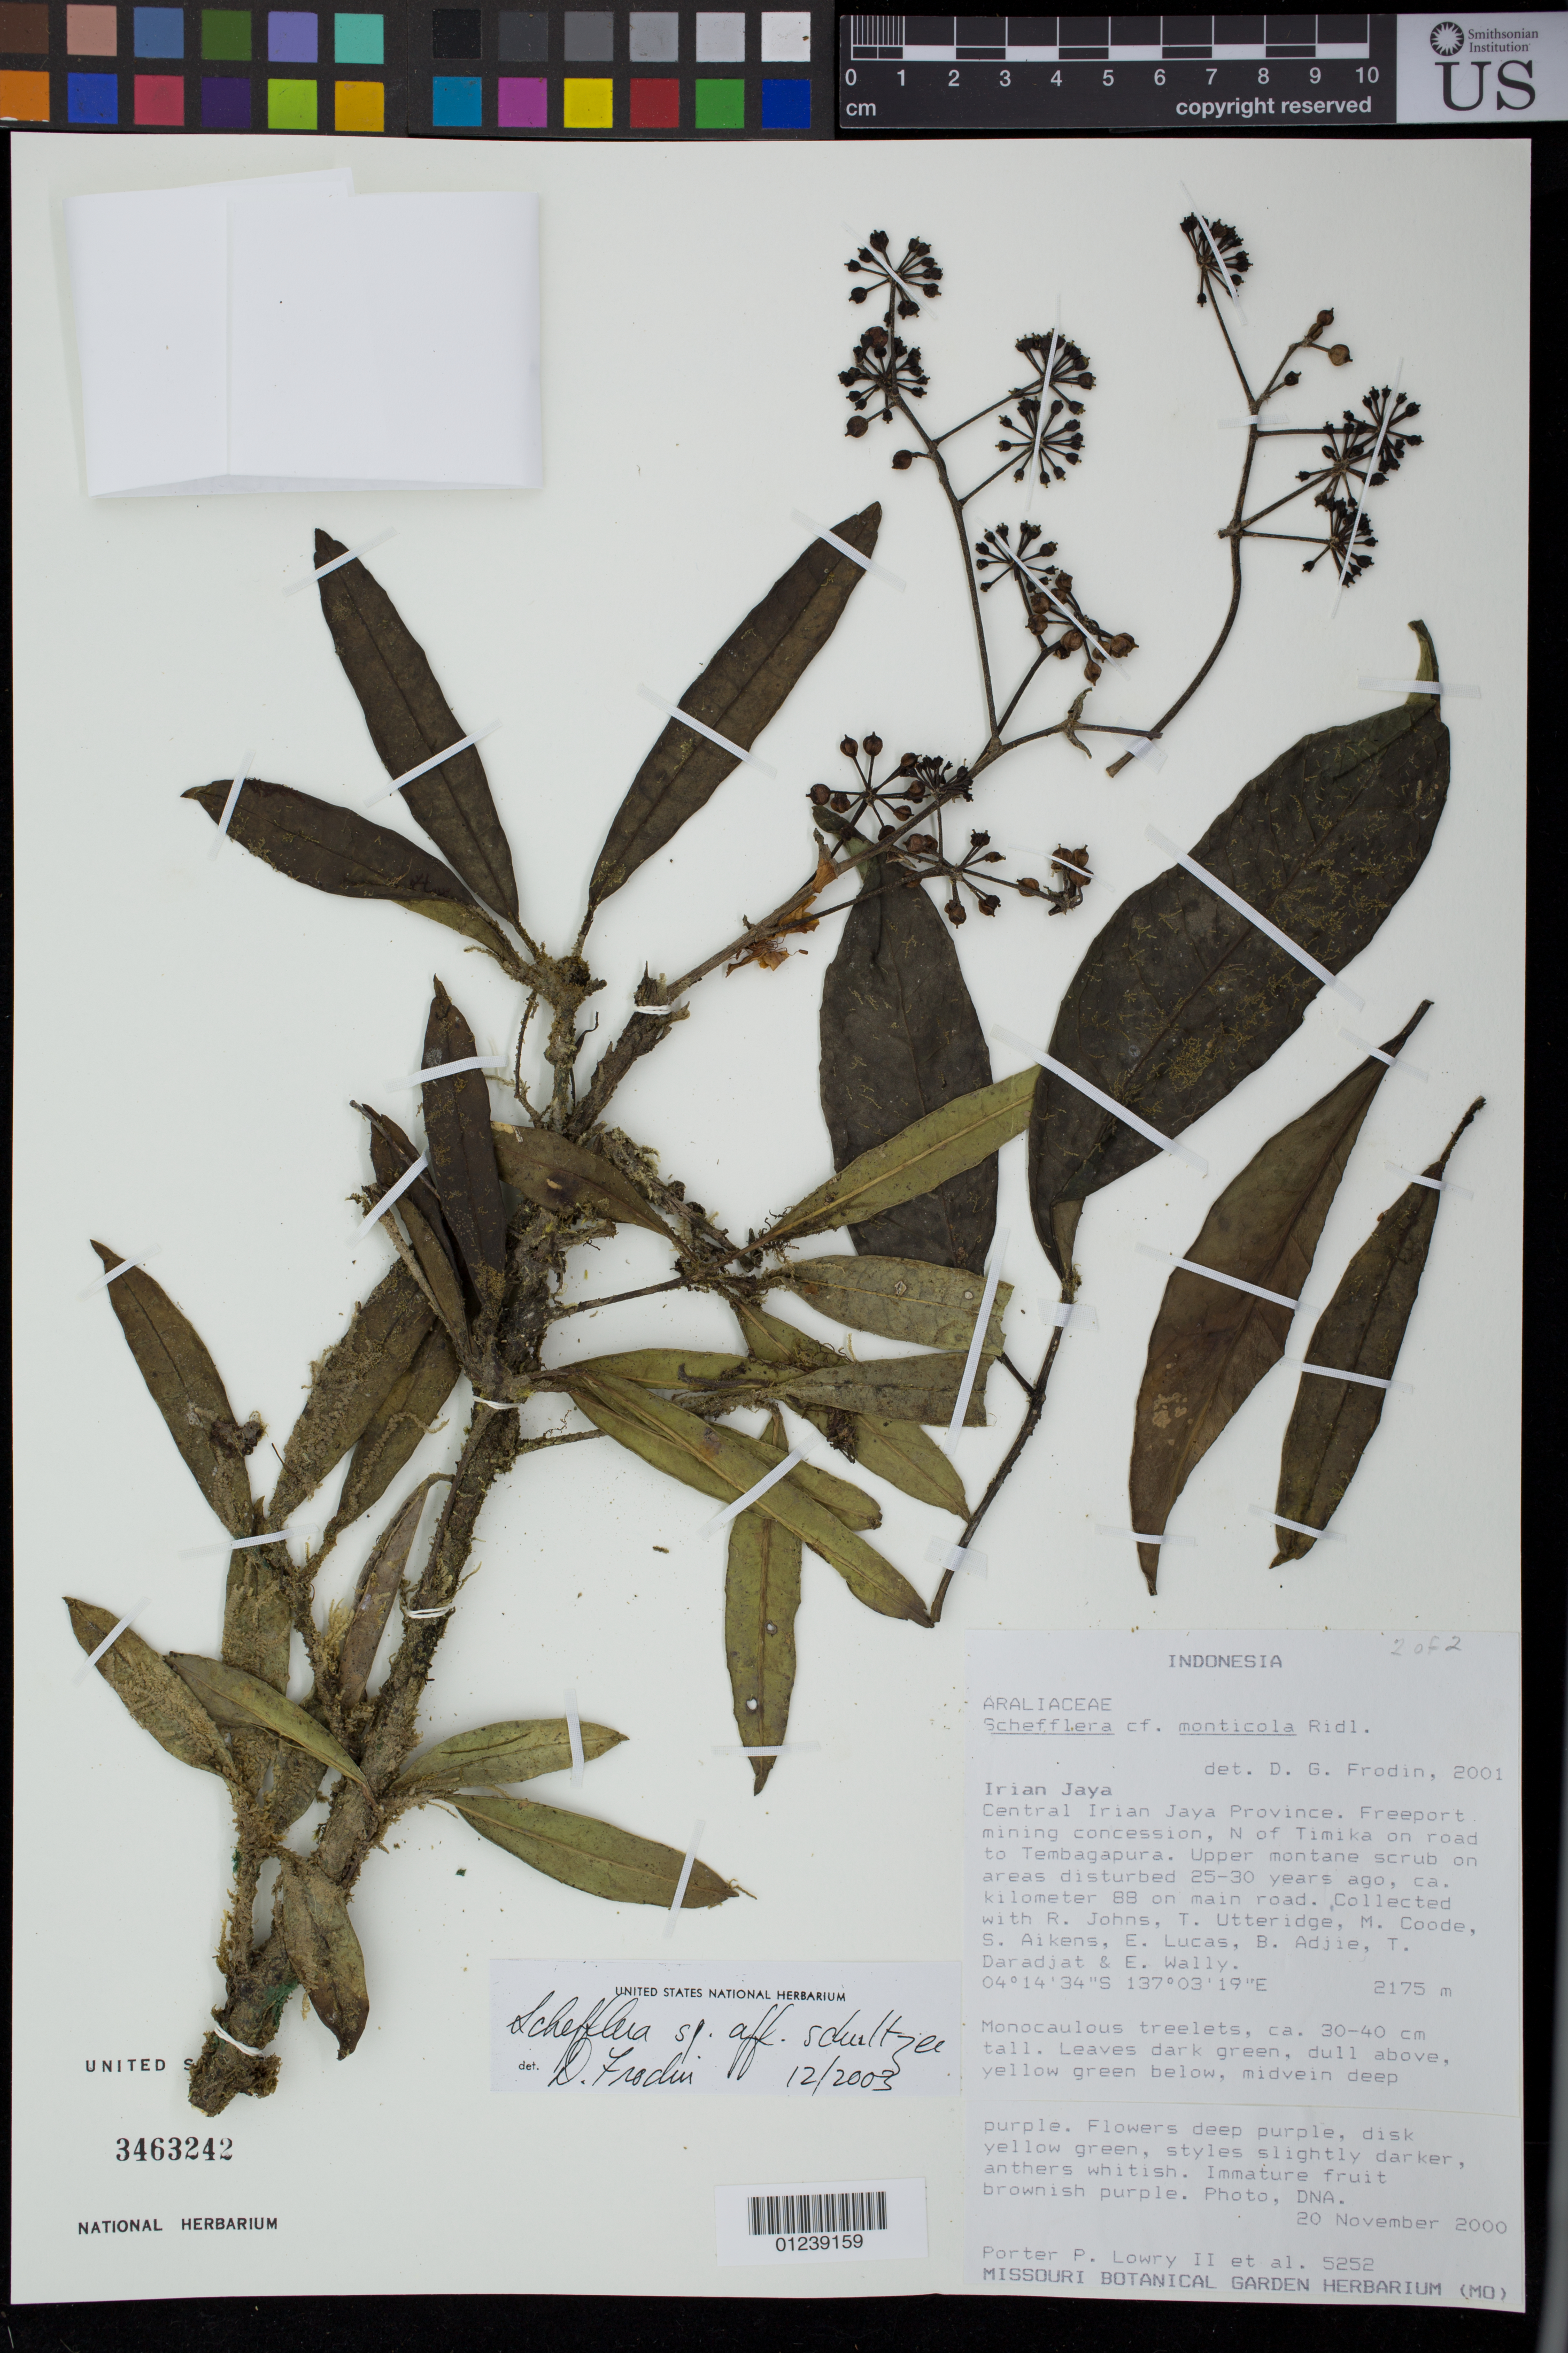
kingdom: Plantae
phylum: Tracheophyta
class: Magnoliopsida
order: Apiales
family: Araliaceae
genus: Heptapleurum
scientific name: Heptapleurum schultzei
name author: (Harms) G. M. Plunkett & Lowry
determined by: Wagner, W. L., (BOT), Smithsonian Institution - National Museum of Natural History (UNITED STATES)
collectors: P. P. Lowry, R. Johns, T. M. A. Utteridge & M. Coode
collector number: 5252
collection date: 2000-11-20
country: Indonesia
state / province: Papua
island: New Guinea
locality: Irian Jaya: Central Irian Jaya Province. Freeport mining concession, N of Timika on road to Tembagapura. ca. kilometre 88 on main road.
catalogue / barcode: US 3463242